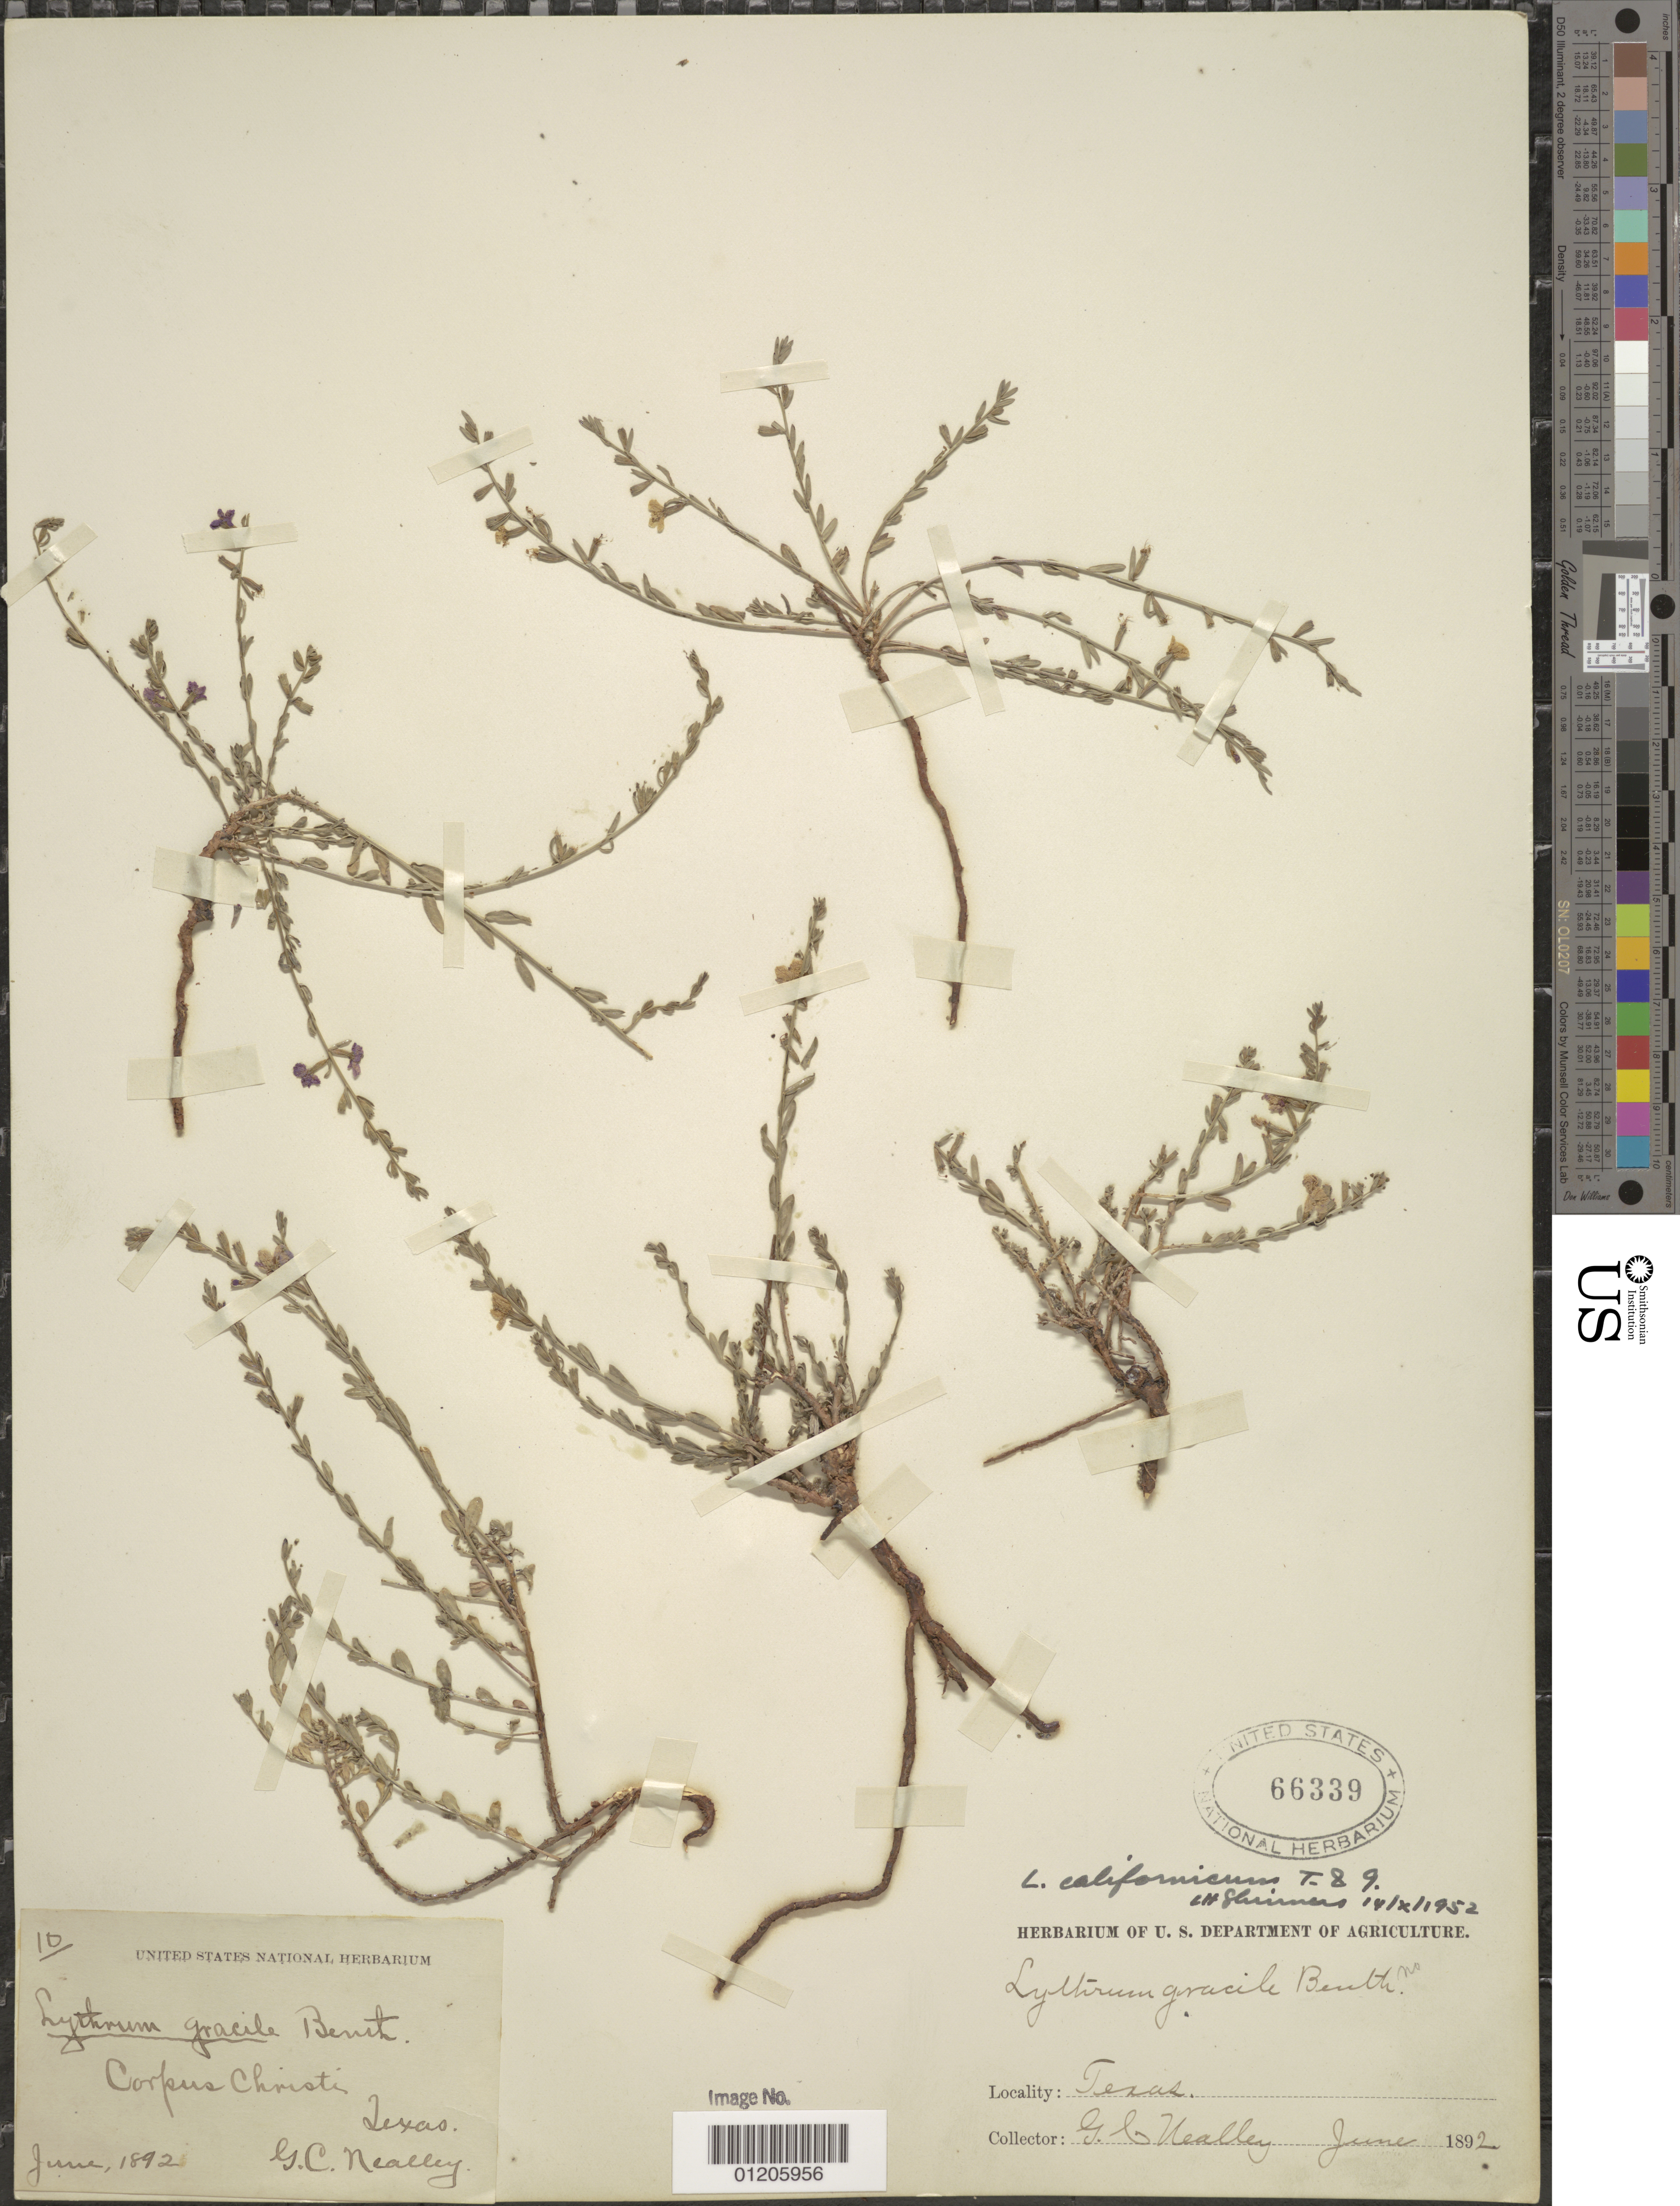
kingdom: Plantae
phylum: Tracheophyta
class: Magnoliopsida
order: Myrtales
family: Lythraceae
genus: Lythrum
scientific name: Lythrum californicum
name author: Torr. & A. Gray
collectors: G. C. Nealley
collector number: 10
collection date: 1892-06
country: United States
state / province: Texas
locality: Corpus Christe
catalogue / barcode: US 66339